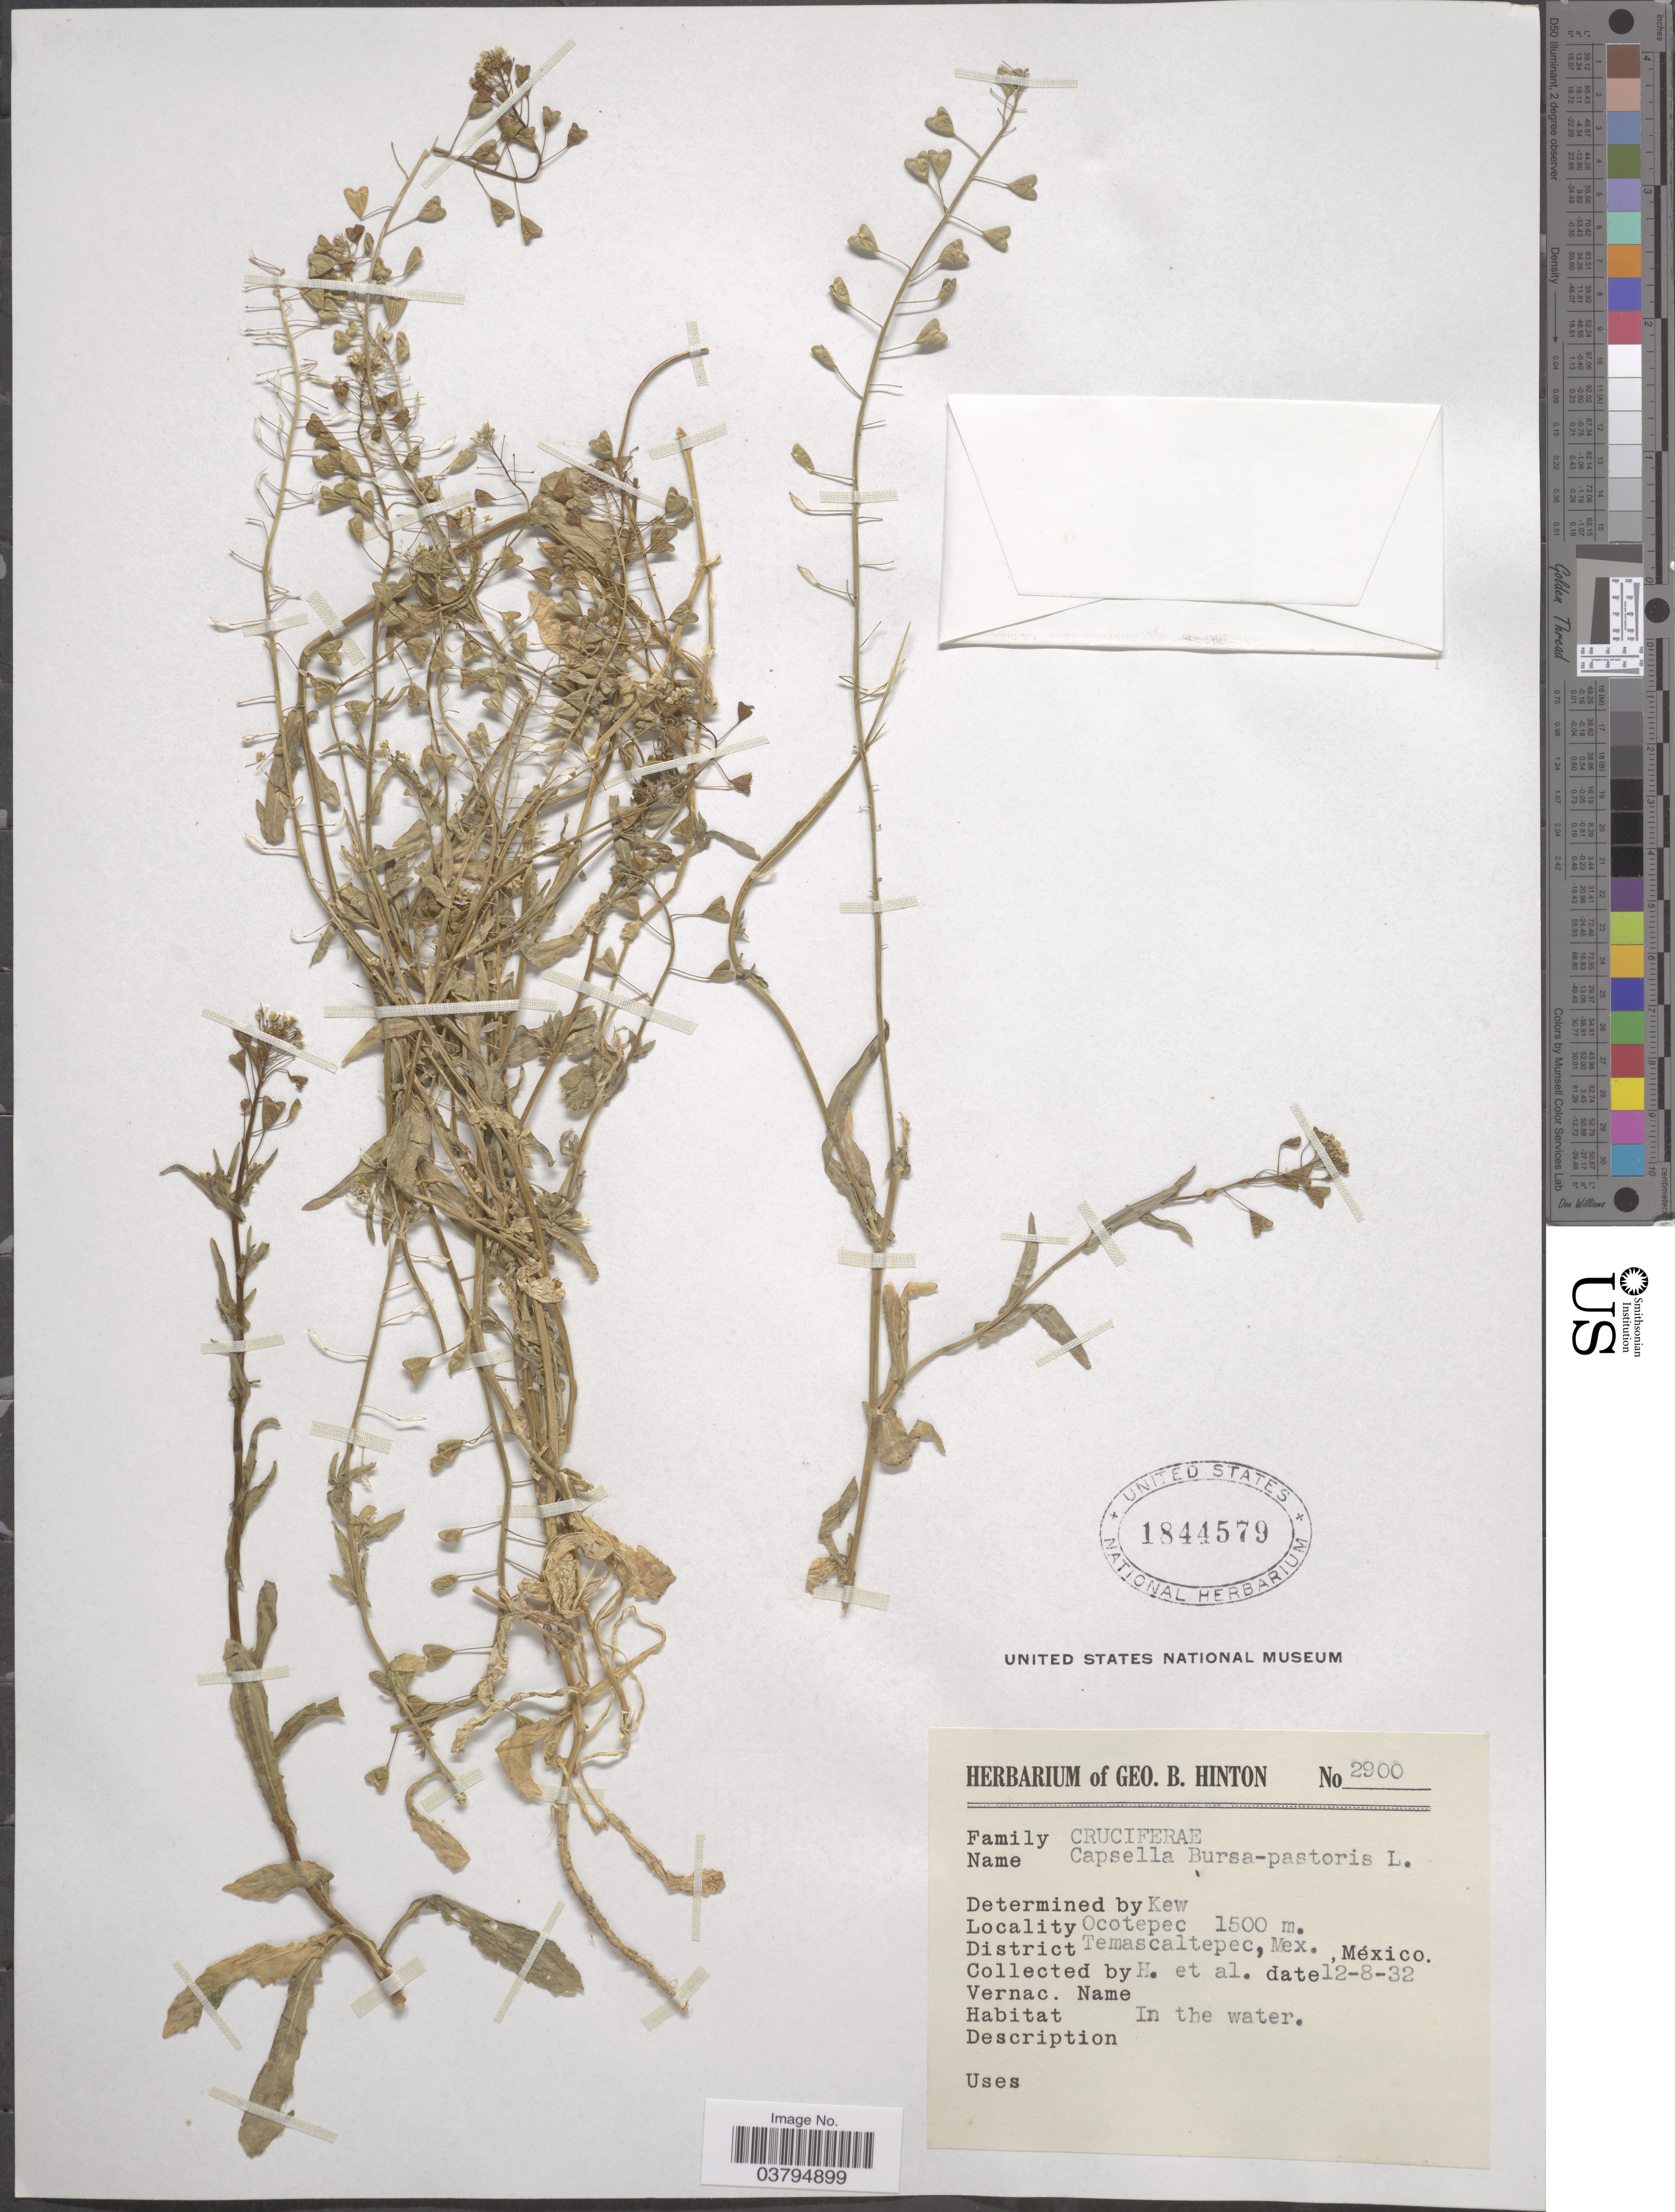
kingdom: Plantae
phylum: Tracheophyta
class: Magnoliopsida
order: Brassicales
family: Brassicaceae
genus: Capsella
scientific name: Capsella bursa-pastoris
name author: (L.) Medik.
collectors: G. B. Hinton & et al.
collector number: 2900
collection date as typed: Transcribed d/m/y: 12/8/32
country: Mexico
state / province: México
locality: Ocotepec. District Temascaltepec.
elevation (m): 1500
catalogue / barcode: US 1844579